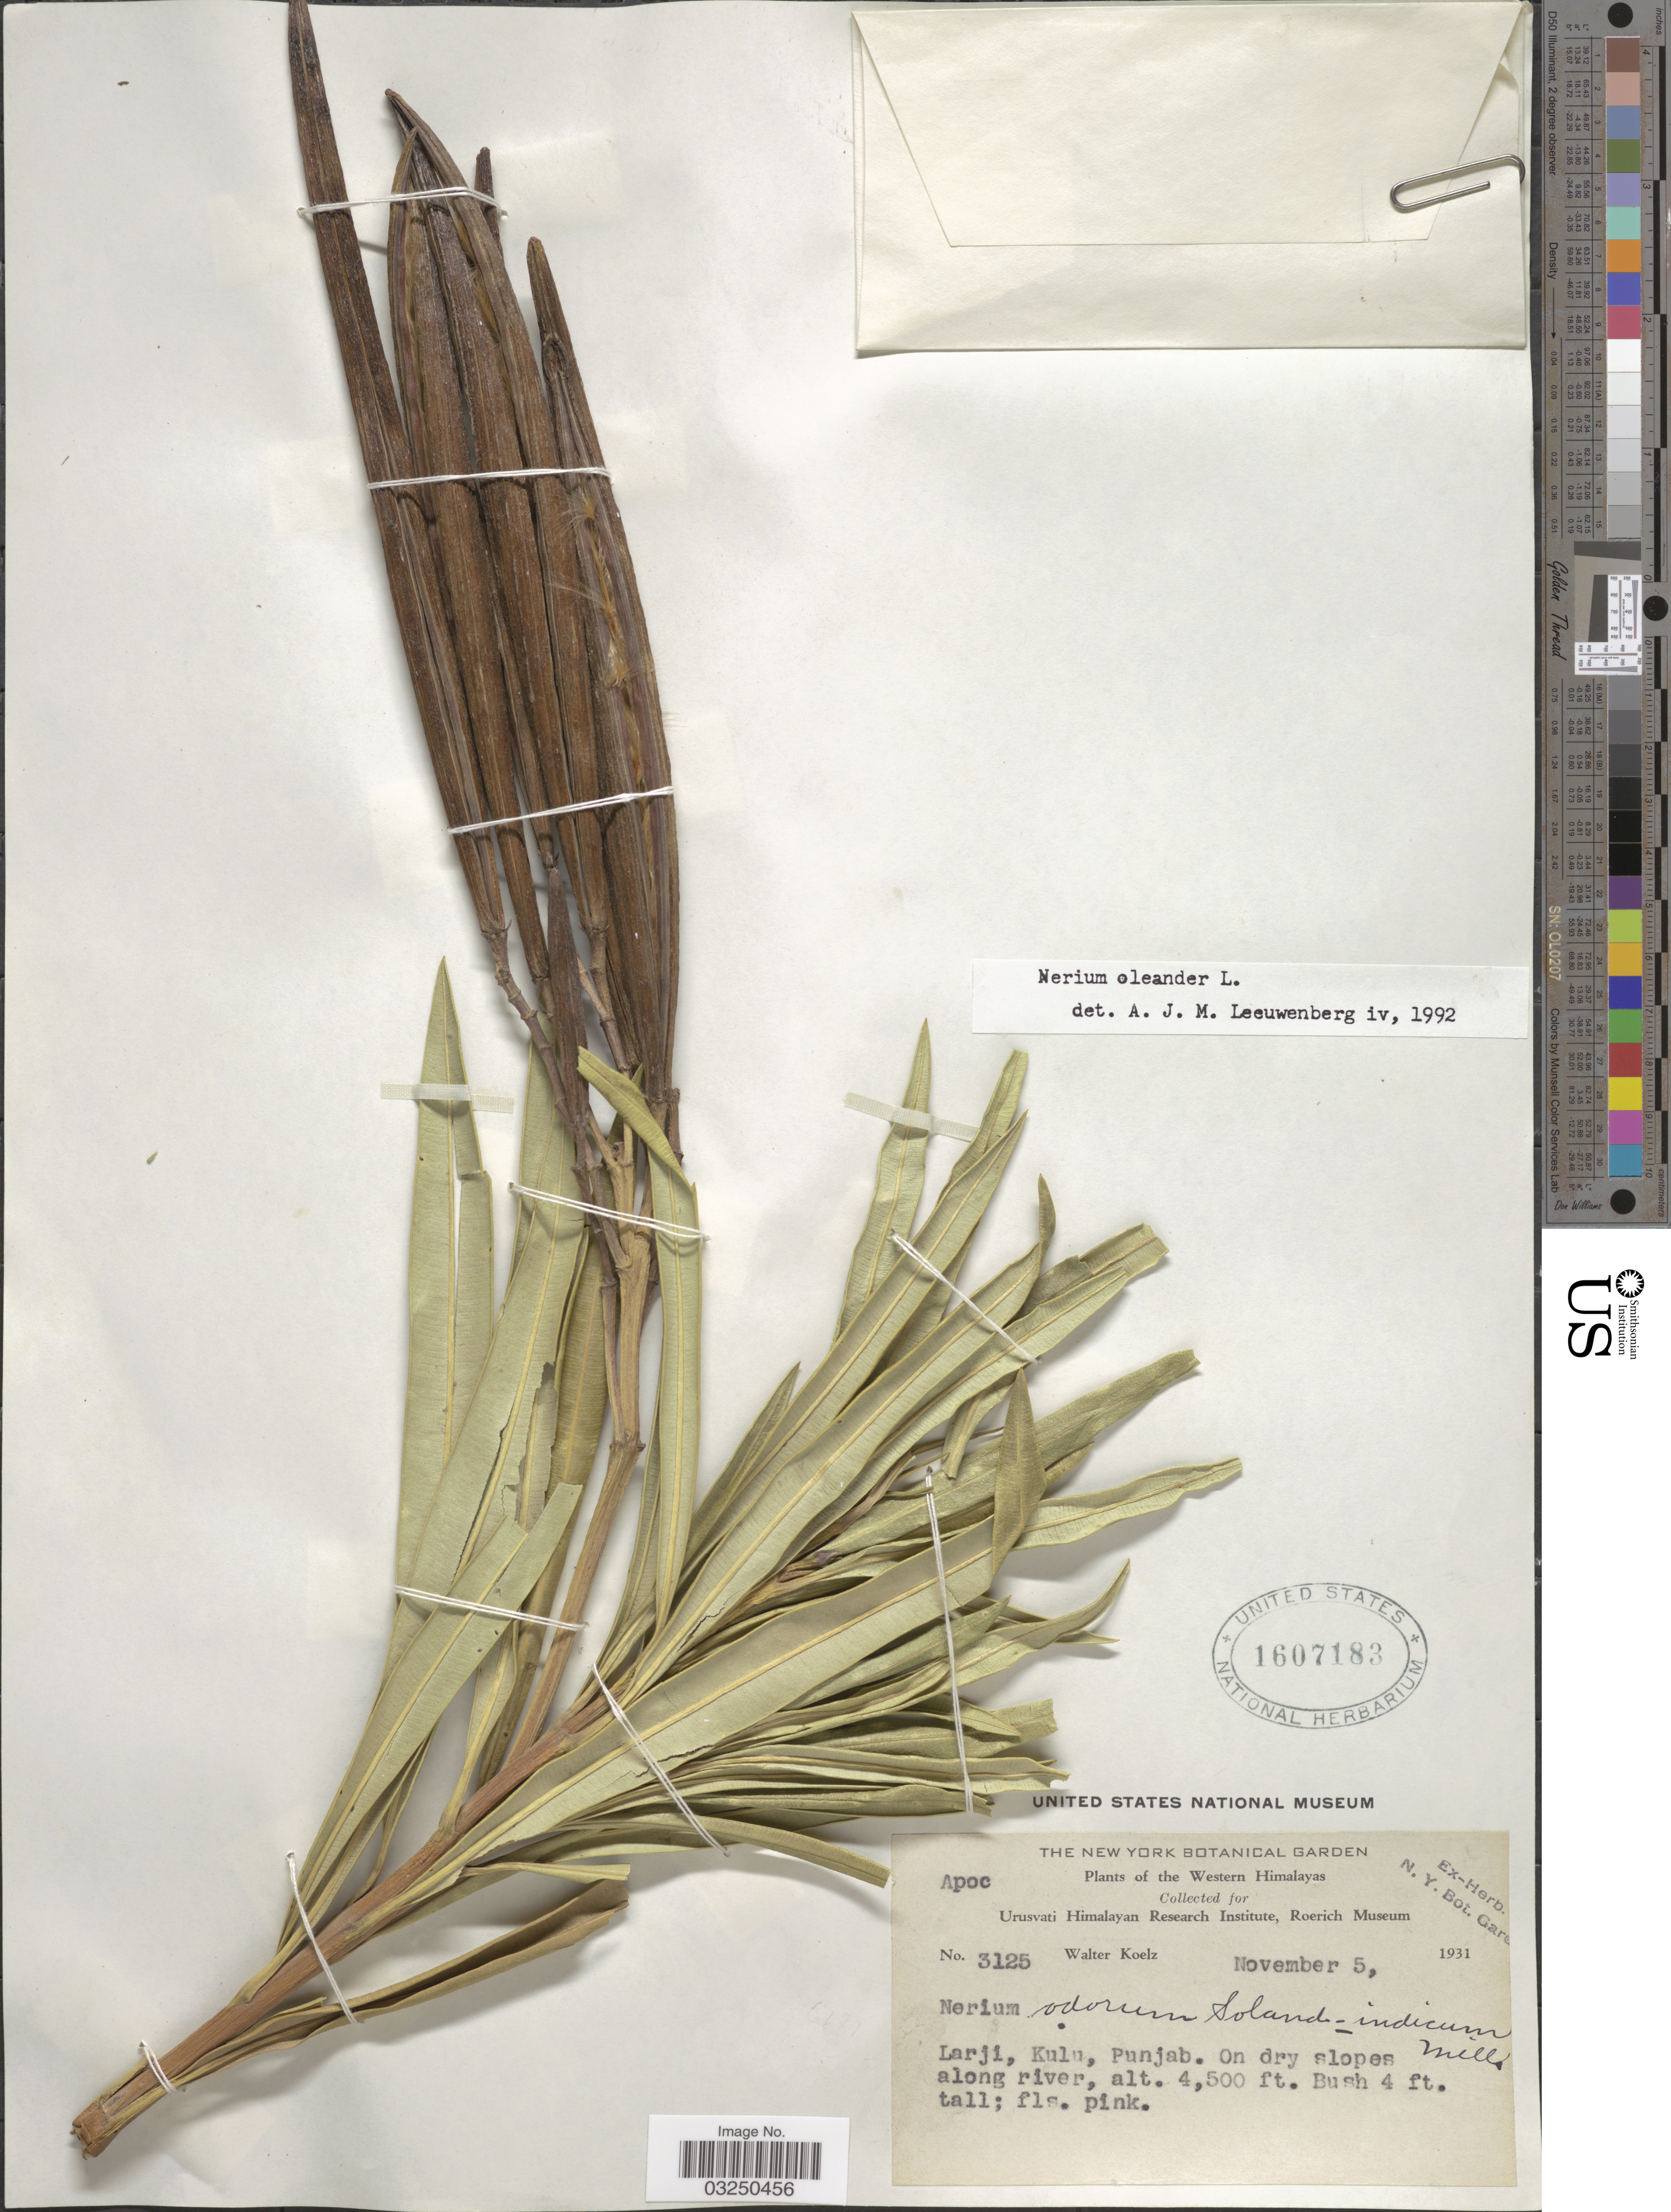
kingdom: Plantae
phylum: Tracheophyta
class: Magnoliopsida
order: Gentianales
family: Apocynaceae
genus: Nerium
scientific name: Nerium oleander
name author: L.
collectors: W. N. Koelz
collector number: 3125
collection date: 1931-11-05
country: India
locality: Western Himalayas. Larji, Kulu.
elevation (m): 1372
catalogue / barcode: US 1607183